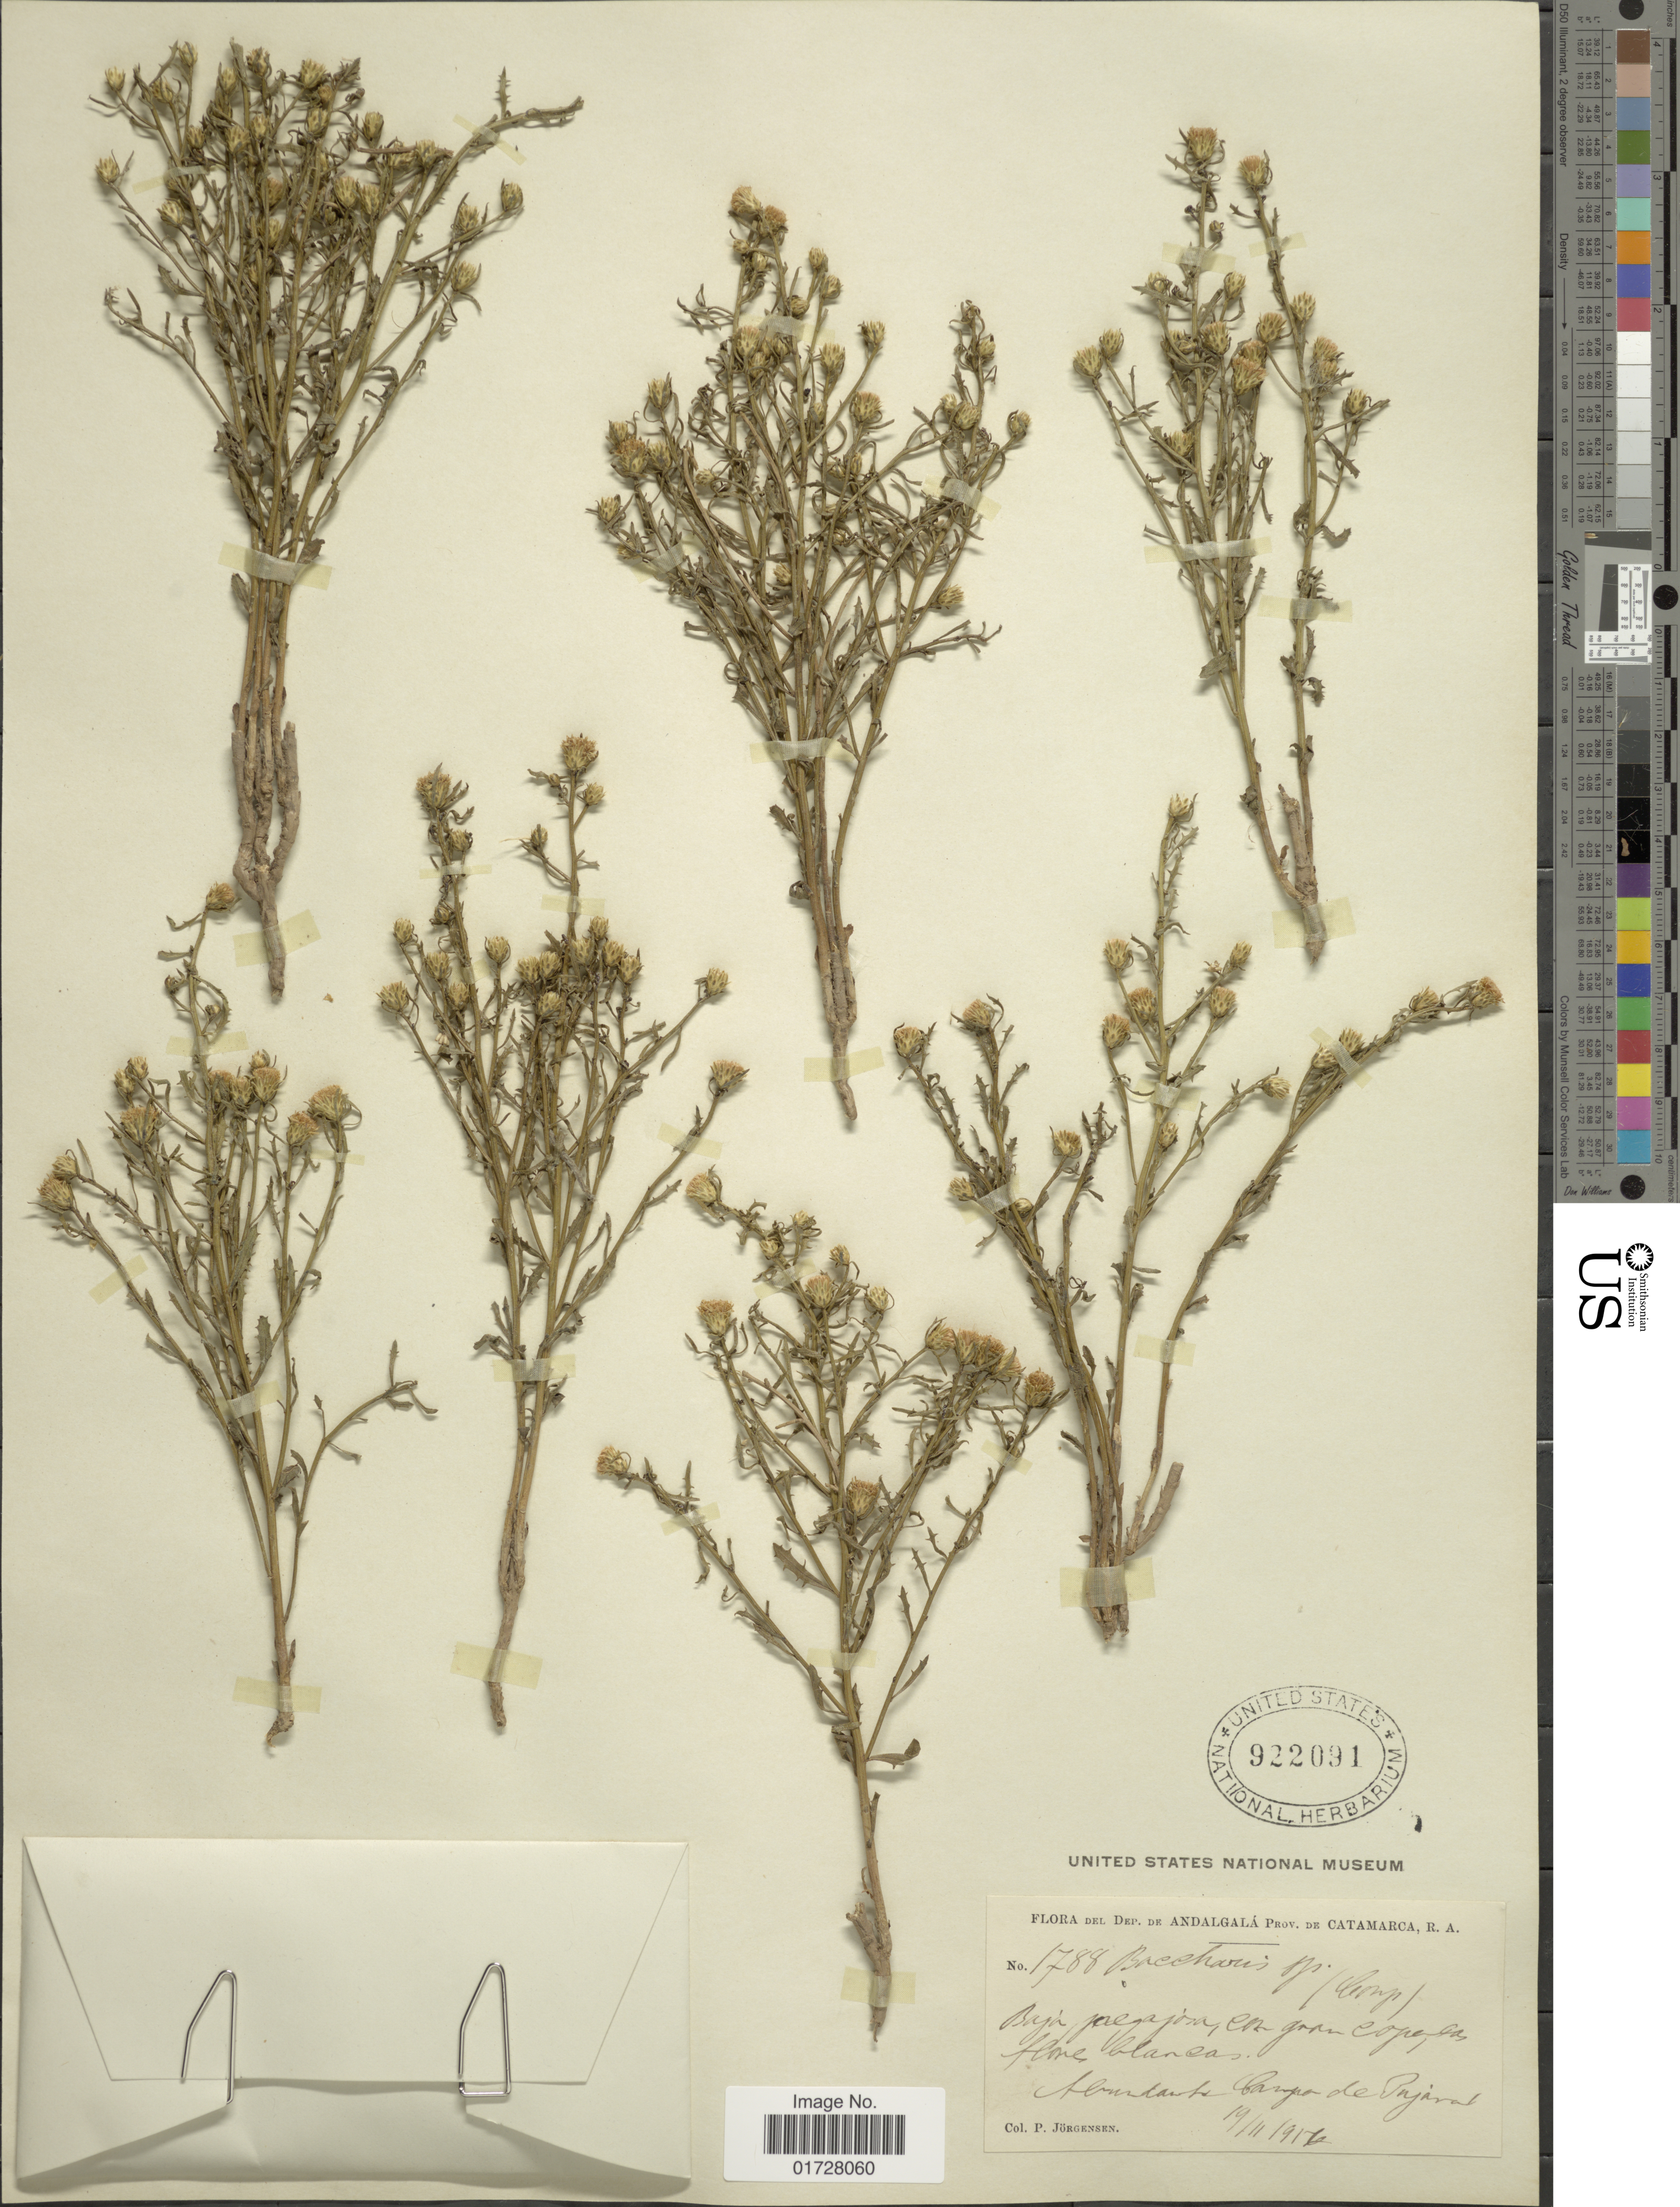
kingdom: Plantae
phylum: Tracheophyta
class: Magnoliopsida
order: Asterales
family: Asteraceae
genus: Baccharis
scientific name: Baccharis sp.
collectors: P. Jörgensen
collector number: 1788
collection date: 1916-11-19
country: Argentina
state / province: Catamarca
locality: Dep. de Andalgala, Canyo de Pajarat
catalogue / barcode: US 922091